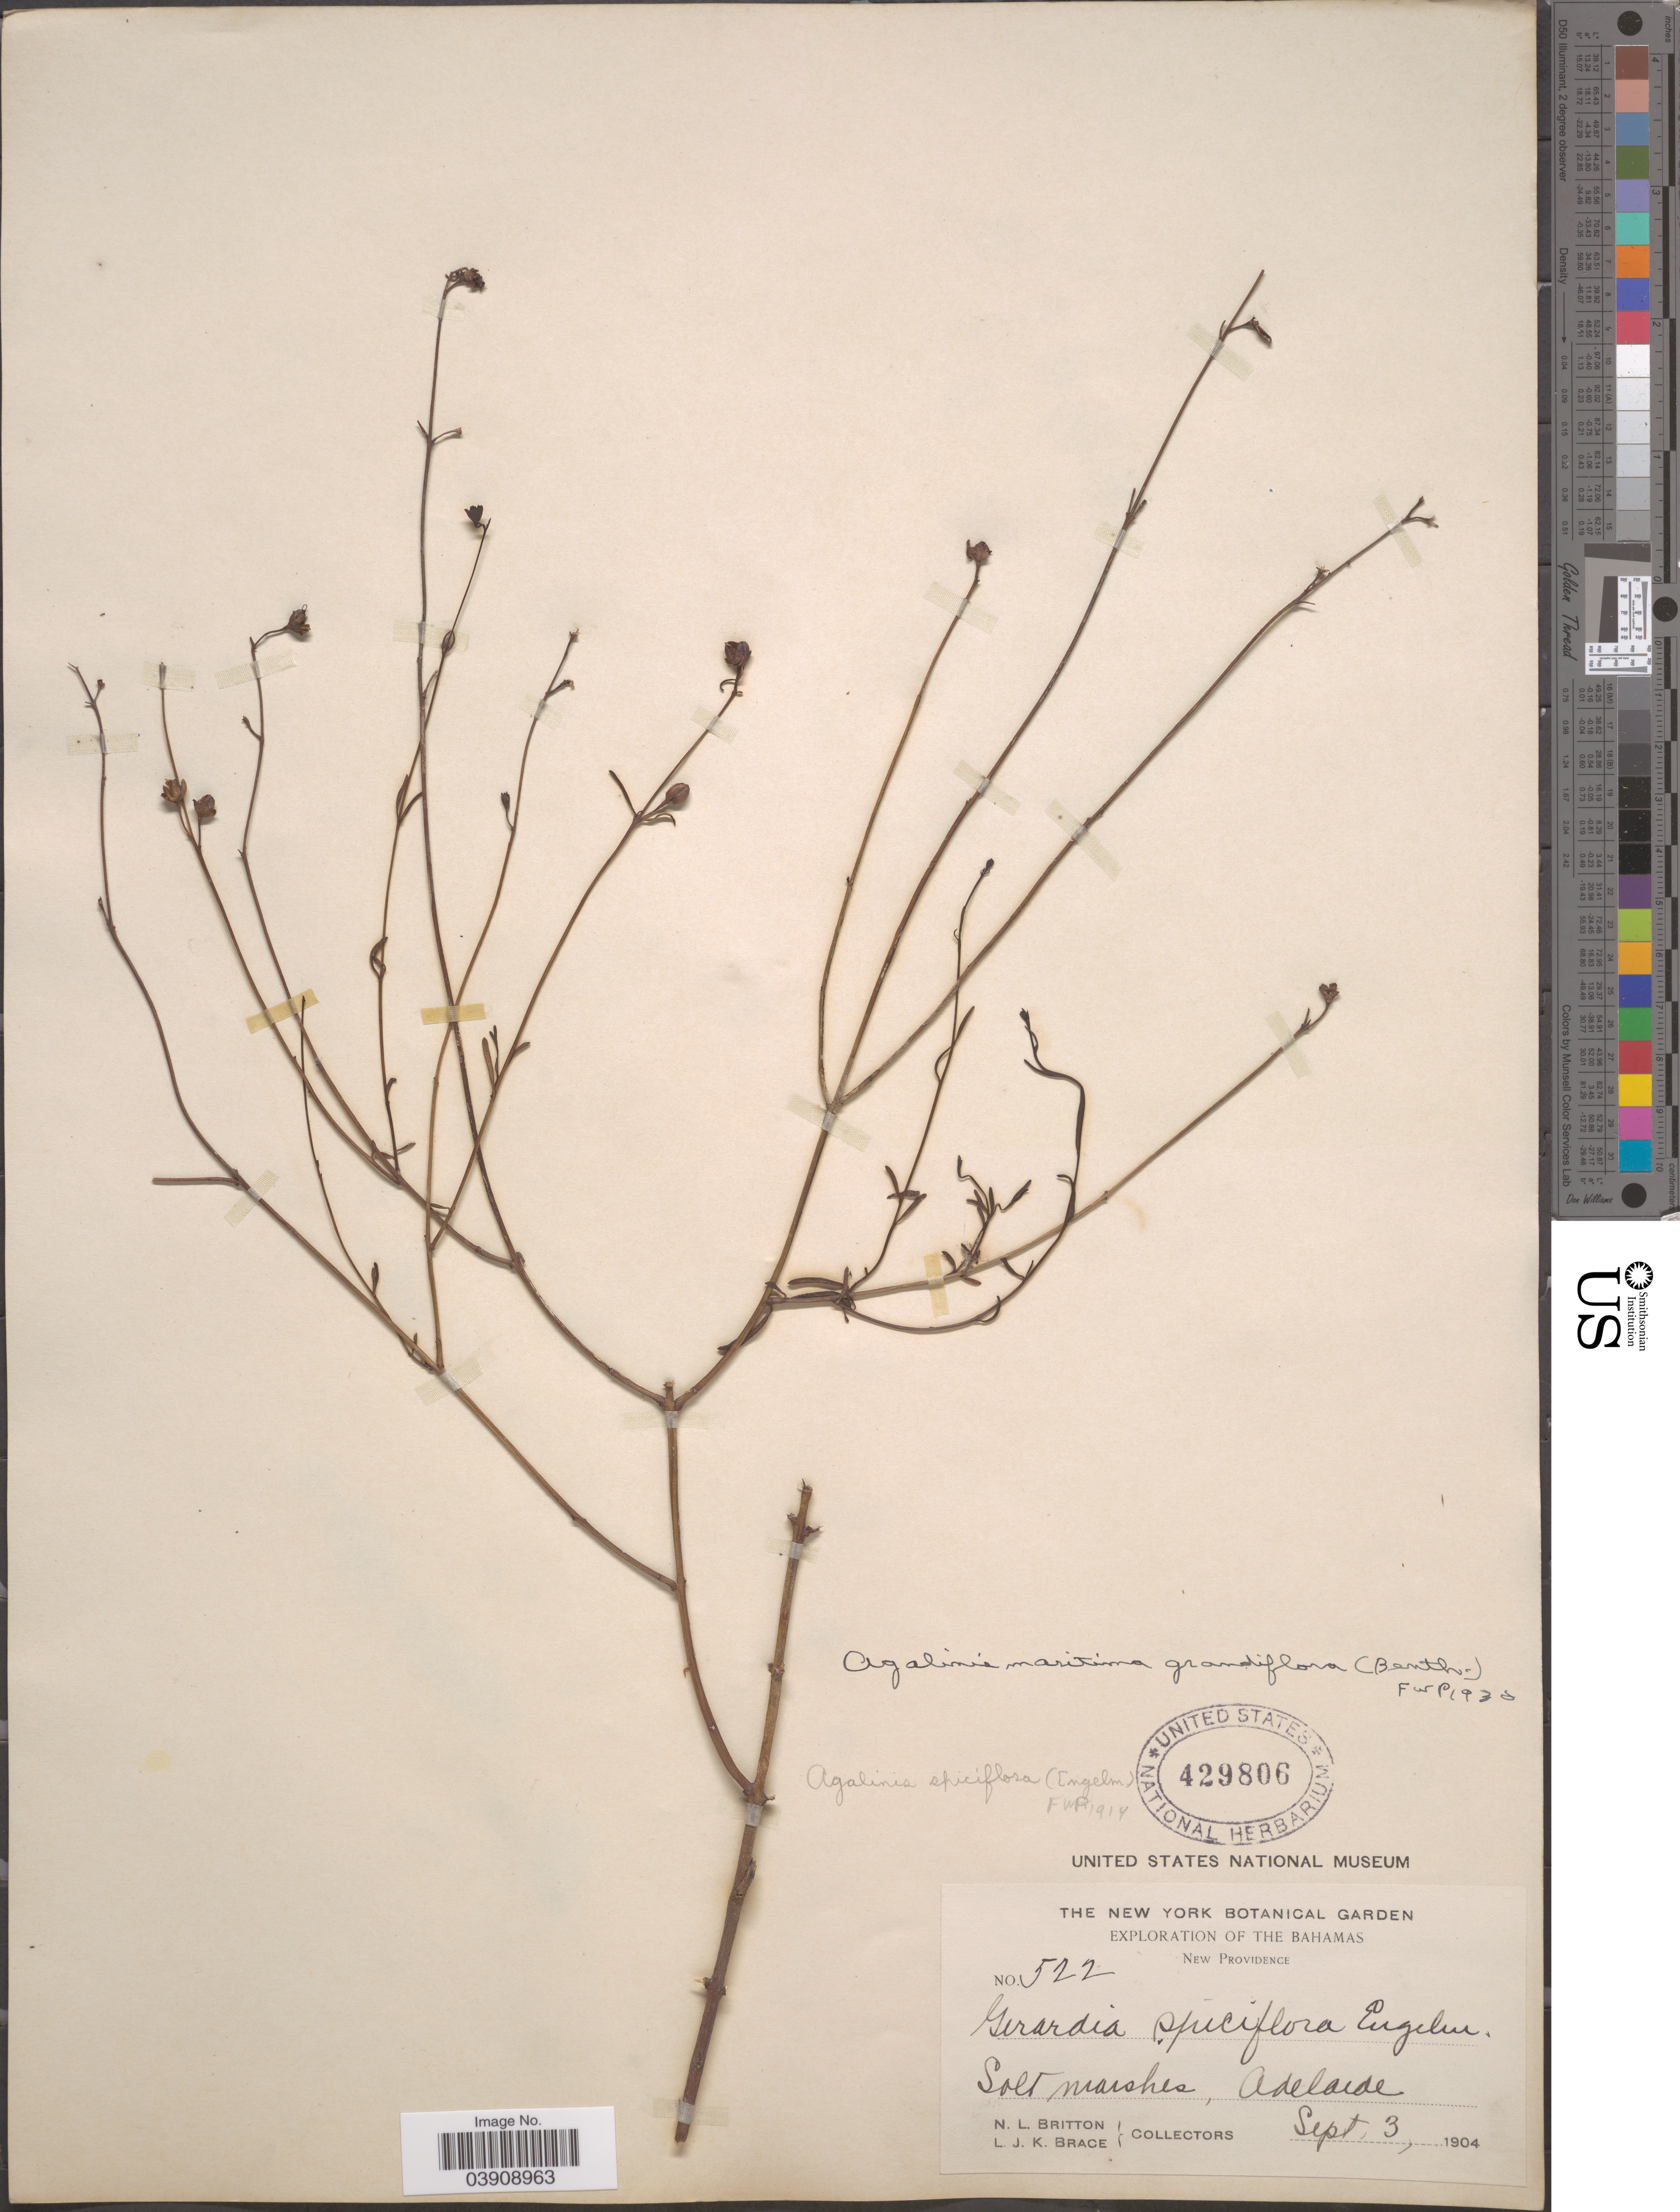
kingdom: Plantae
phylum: Tracheophyta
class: Magnoliopsida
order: Lamiales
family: Orobanchaceae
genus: Agalinis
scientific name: Agalinis maritima var. grandiflora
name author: (Benth.) Pennell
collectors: Mrs. N. L. Britton & L. J. K. Brace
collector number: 522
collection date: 1904-09-03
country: Bahamas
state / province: New Providence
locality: Adelaide.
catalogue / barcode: US 429806